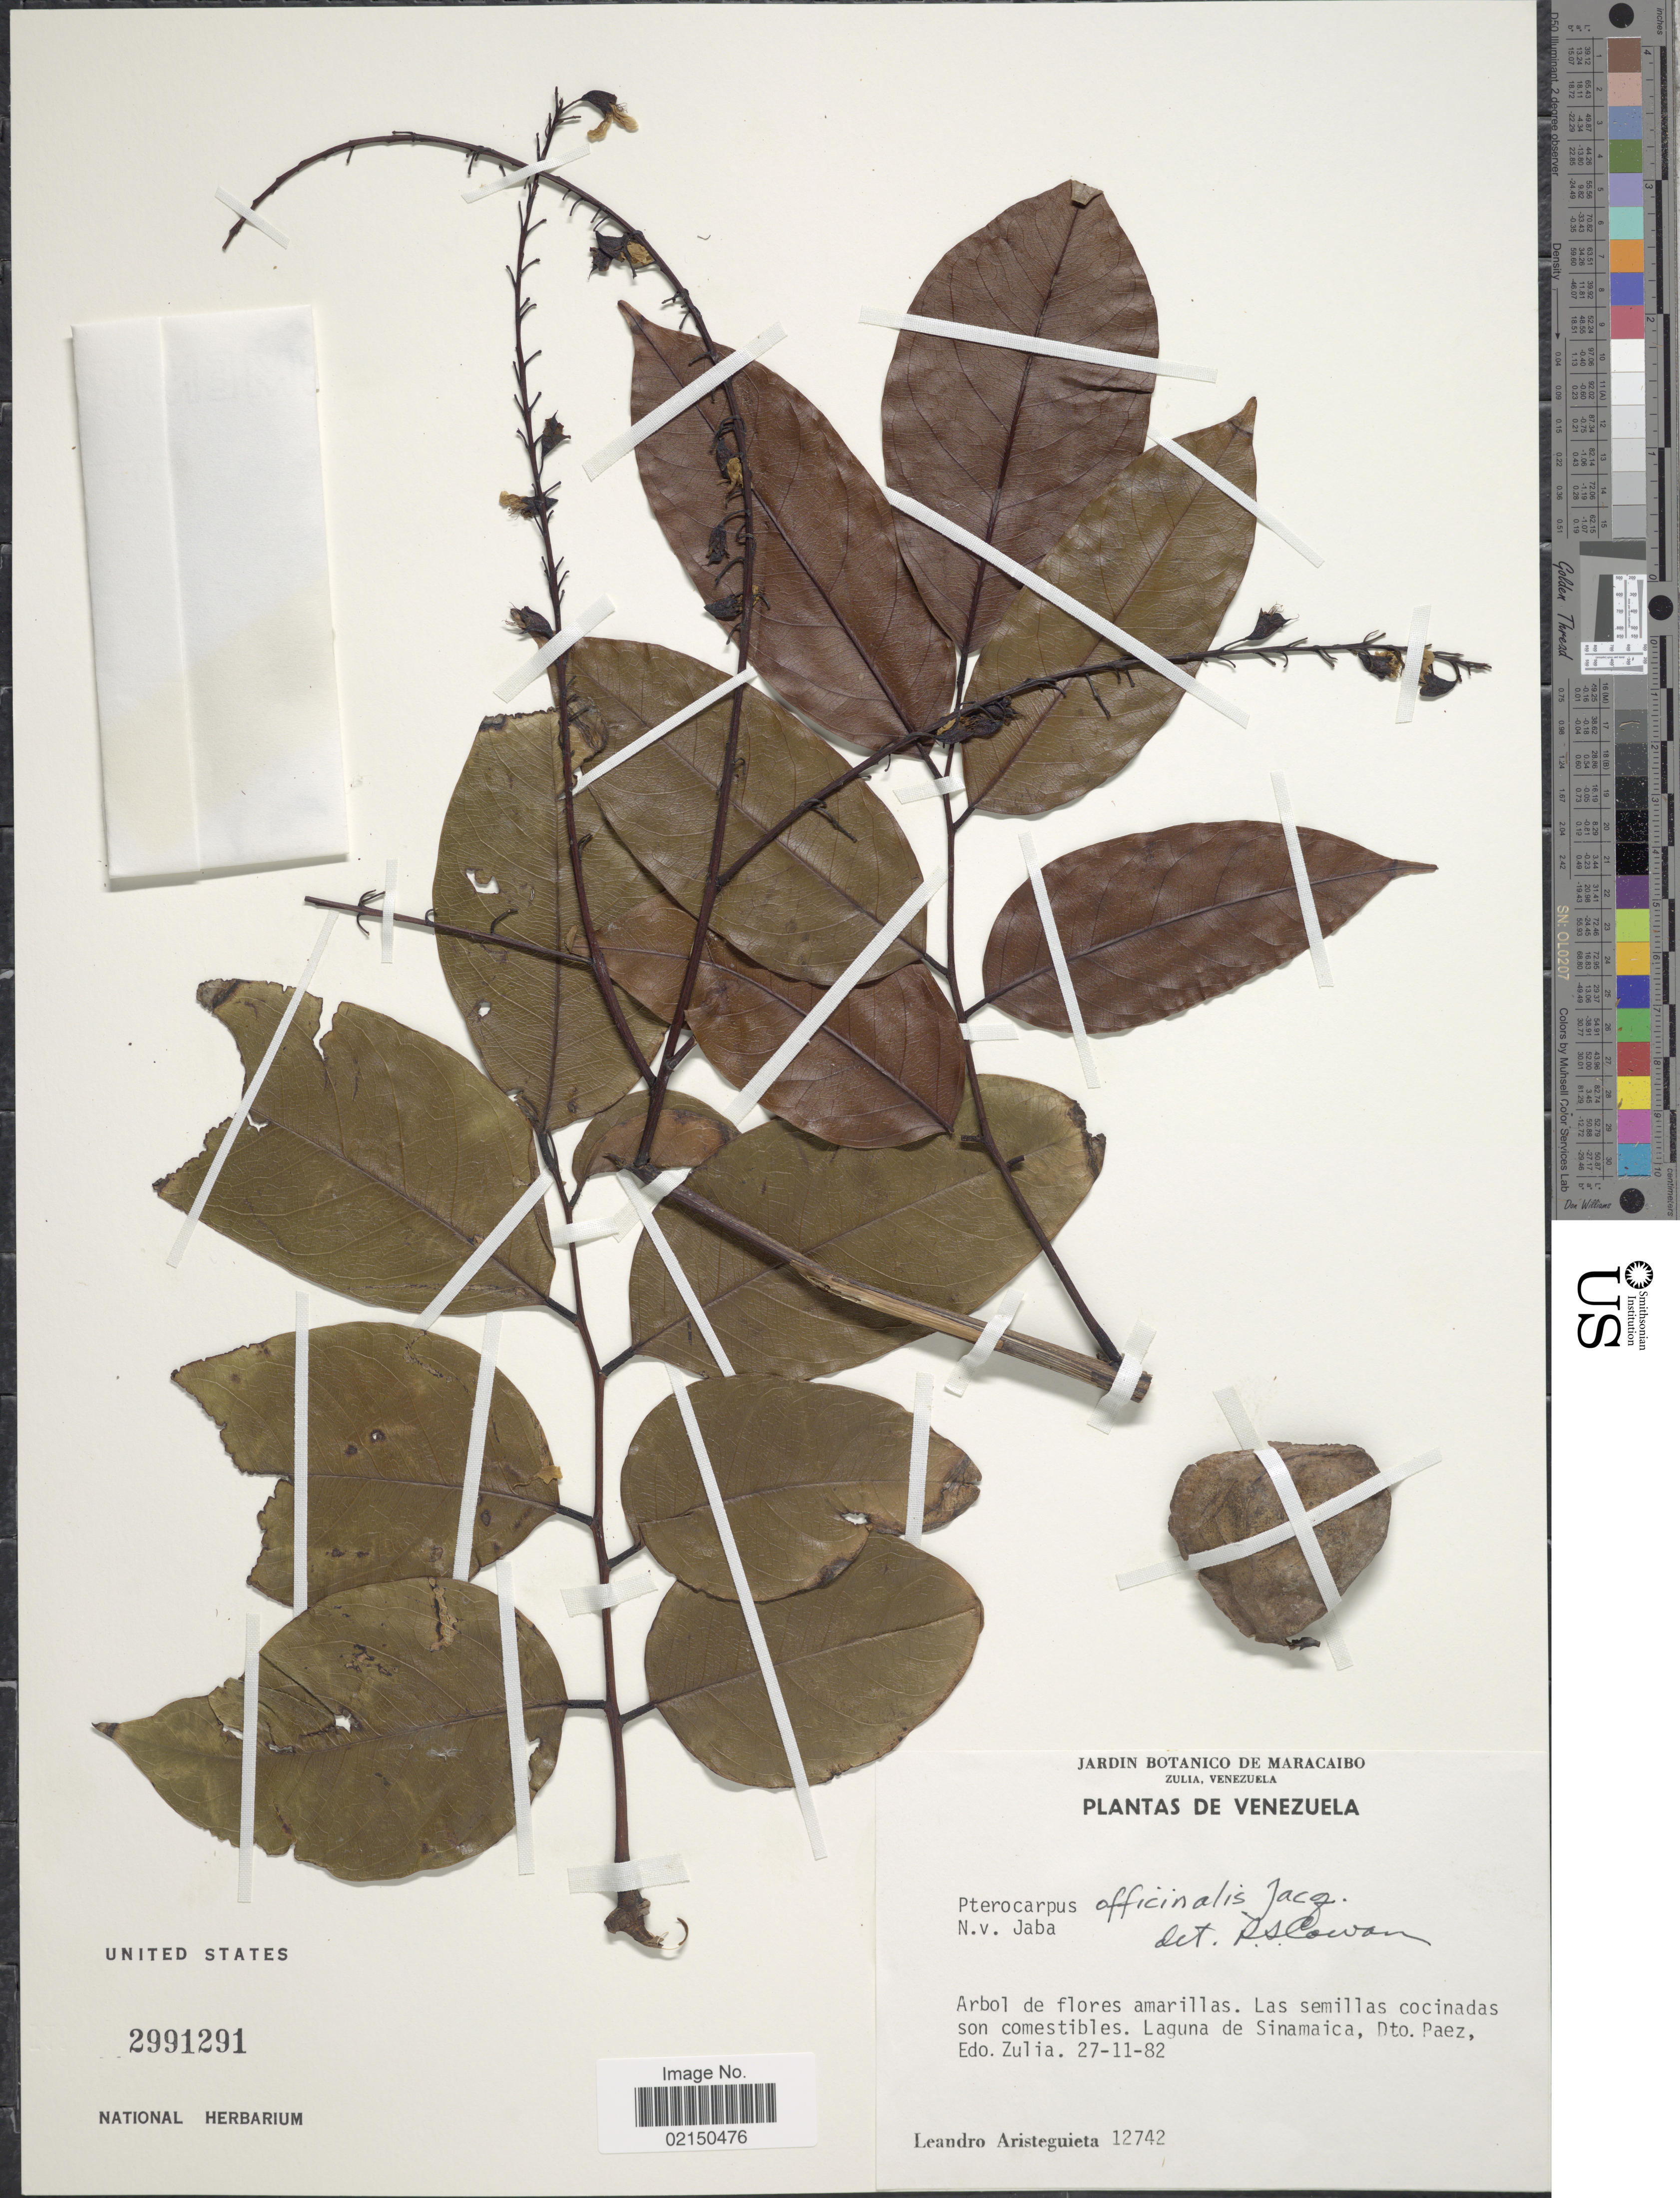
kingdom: Plantae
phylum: Tracheophyta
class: Magnoliopsida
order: Fabales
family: Fabaceae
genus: Pterocarpus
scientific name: Pterocarpus officinalis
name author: Jacq.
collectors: L. Aristeguieta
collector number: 12742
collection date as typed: Transcribed d/m/y: 27/11/82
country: Venezuela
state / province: Zulia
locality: Laguna de Sinamaica, Dto. Paez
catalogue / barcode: US 2991291